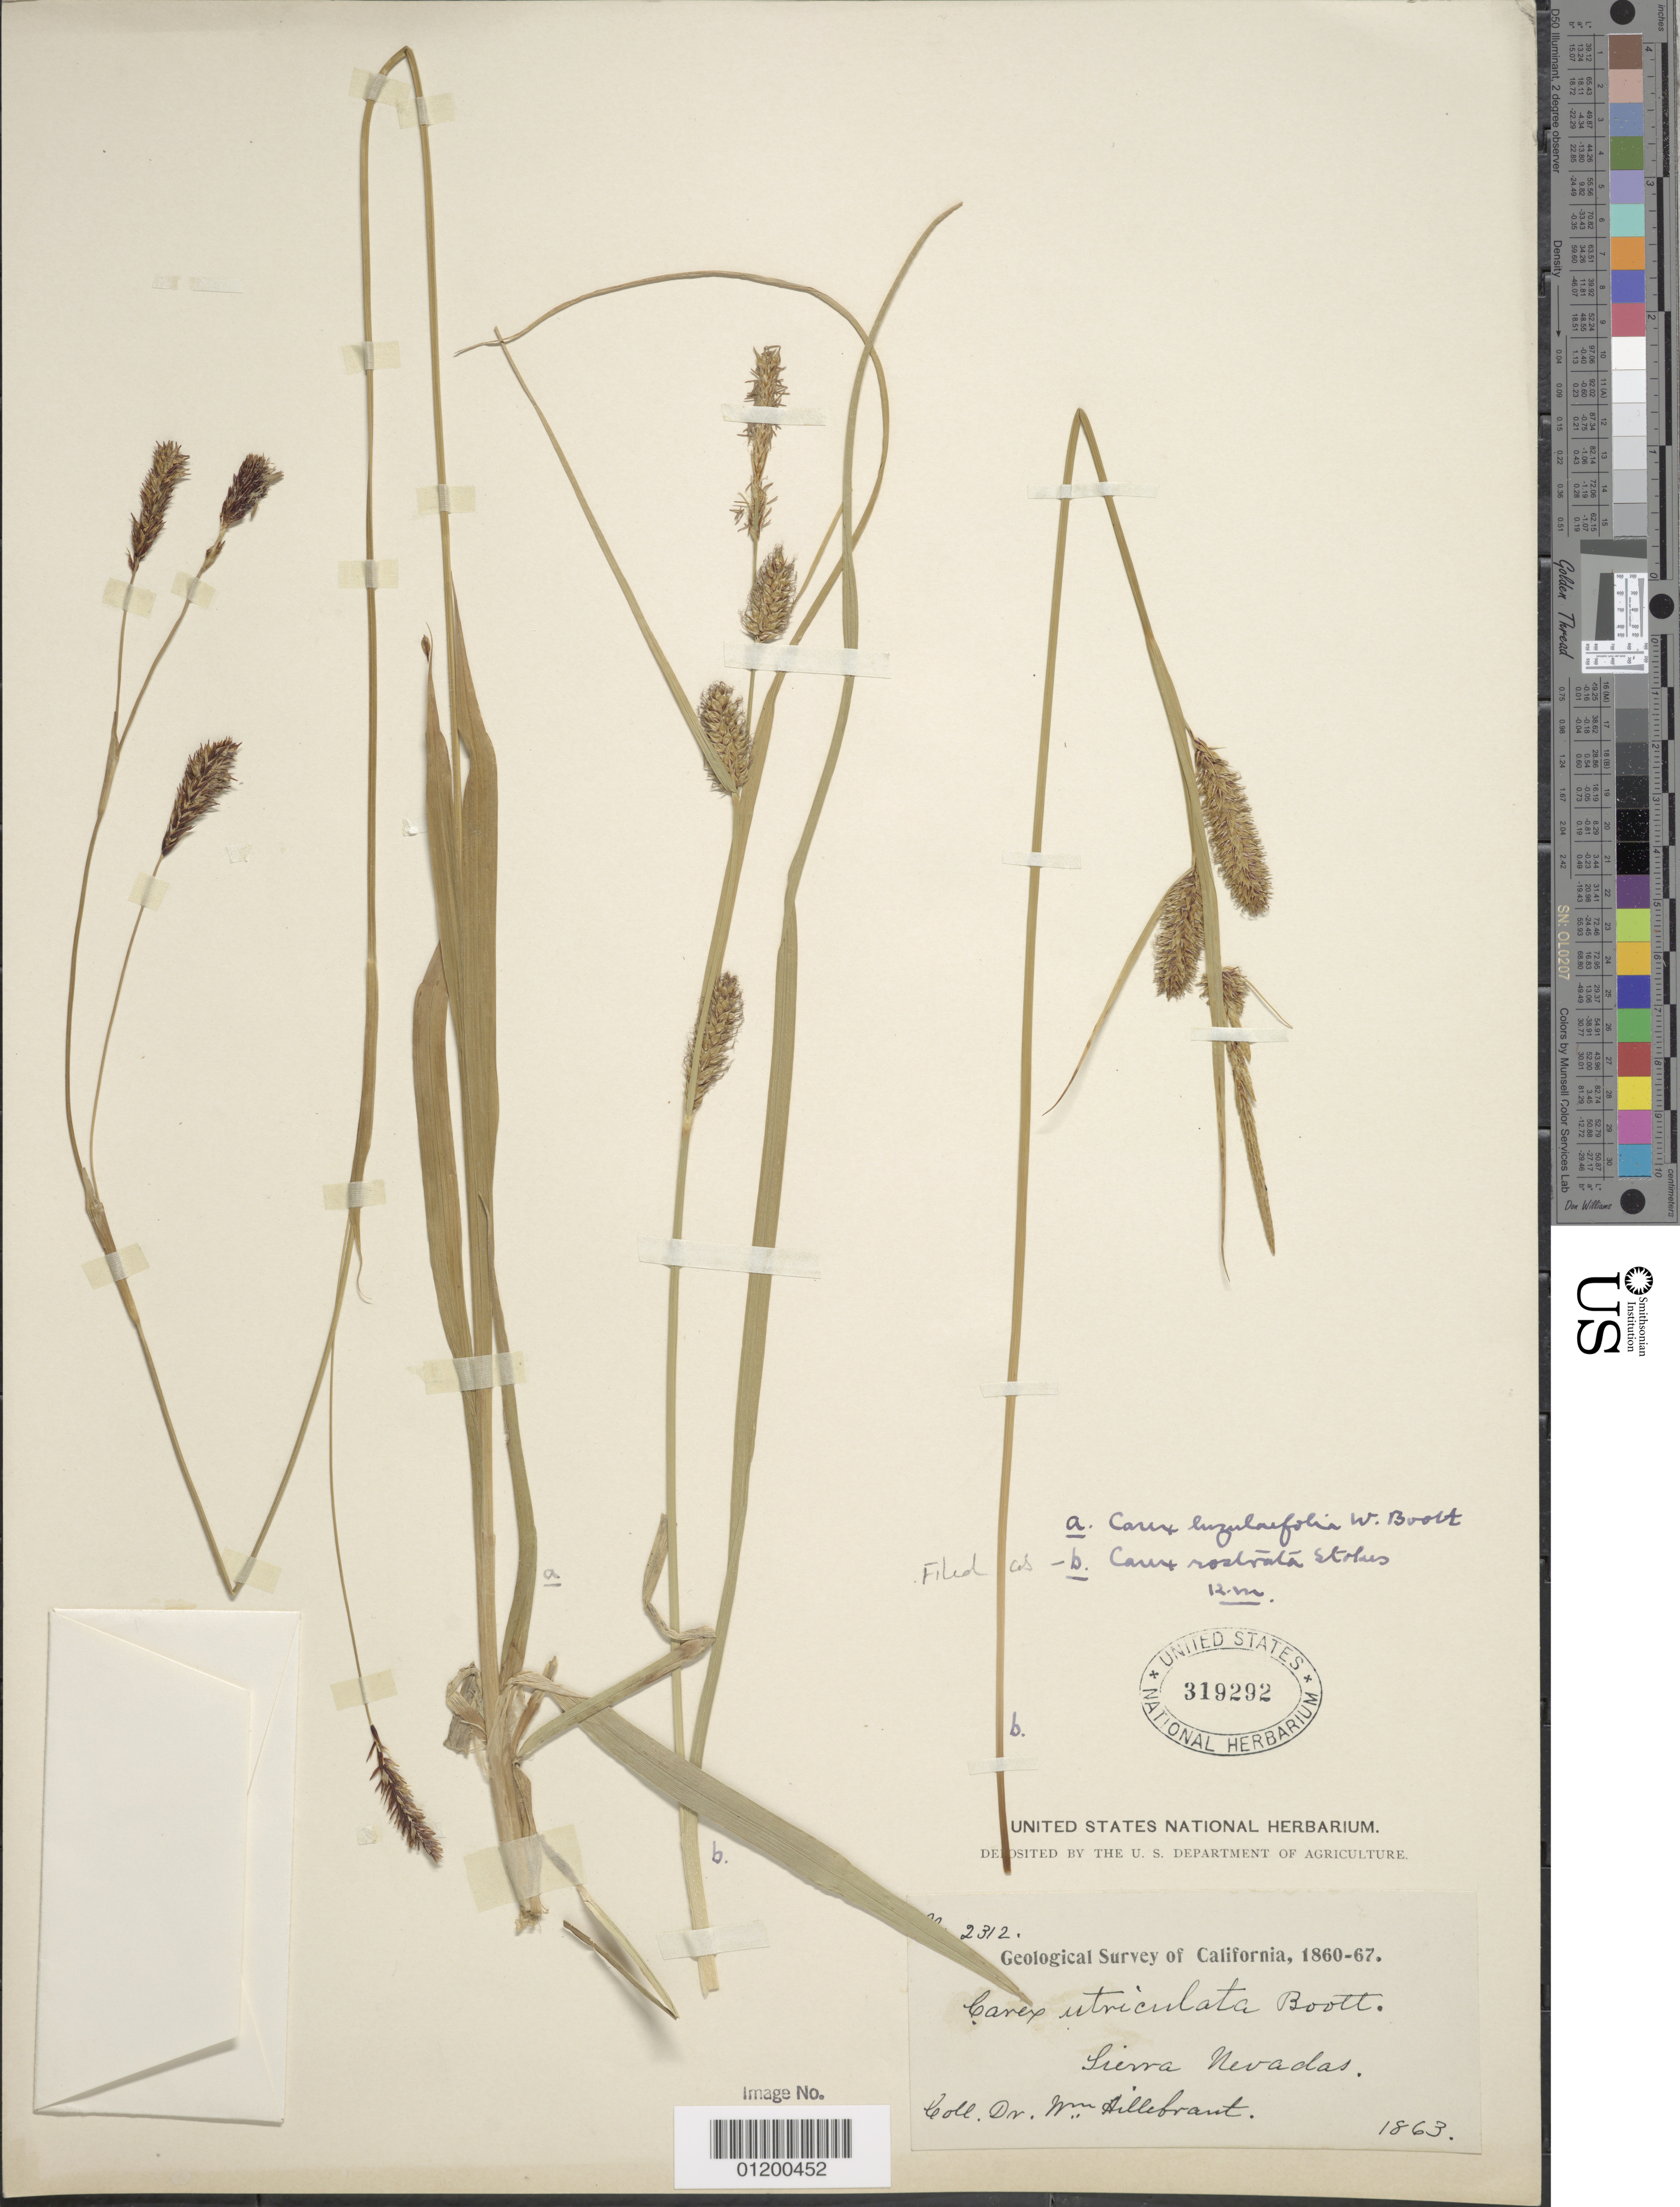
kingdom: Plantae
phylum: Tracheophyta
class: Liliopsida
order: Poales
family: Cyperaceae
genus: Carex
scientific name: Carex rostrata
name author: Stokes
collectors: W. Hillebrand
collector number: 2312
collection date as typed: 1863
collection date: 1863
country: United States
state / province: California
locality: Sierra Nevada.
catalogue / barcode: US 319292